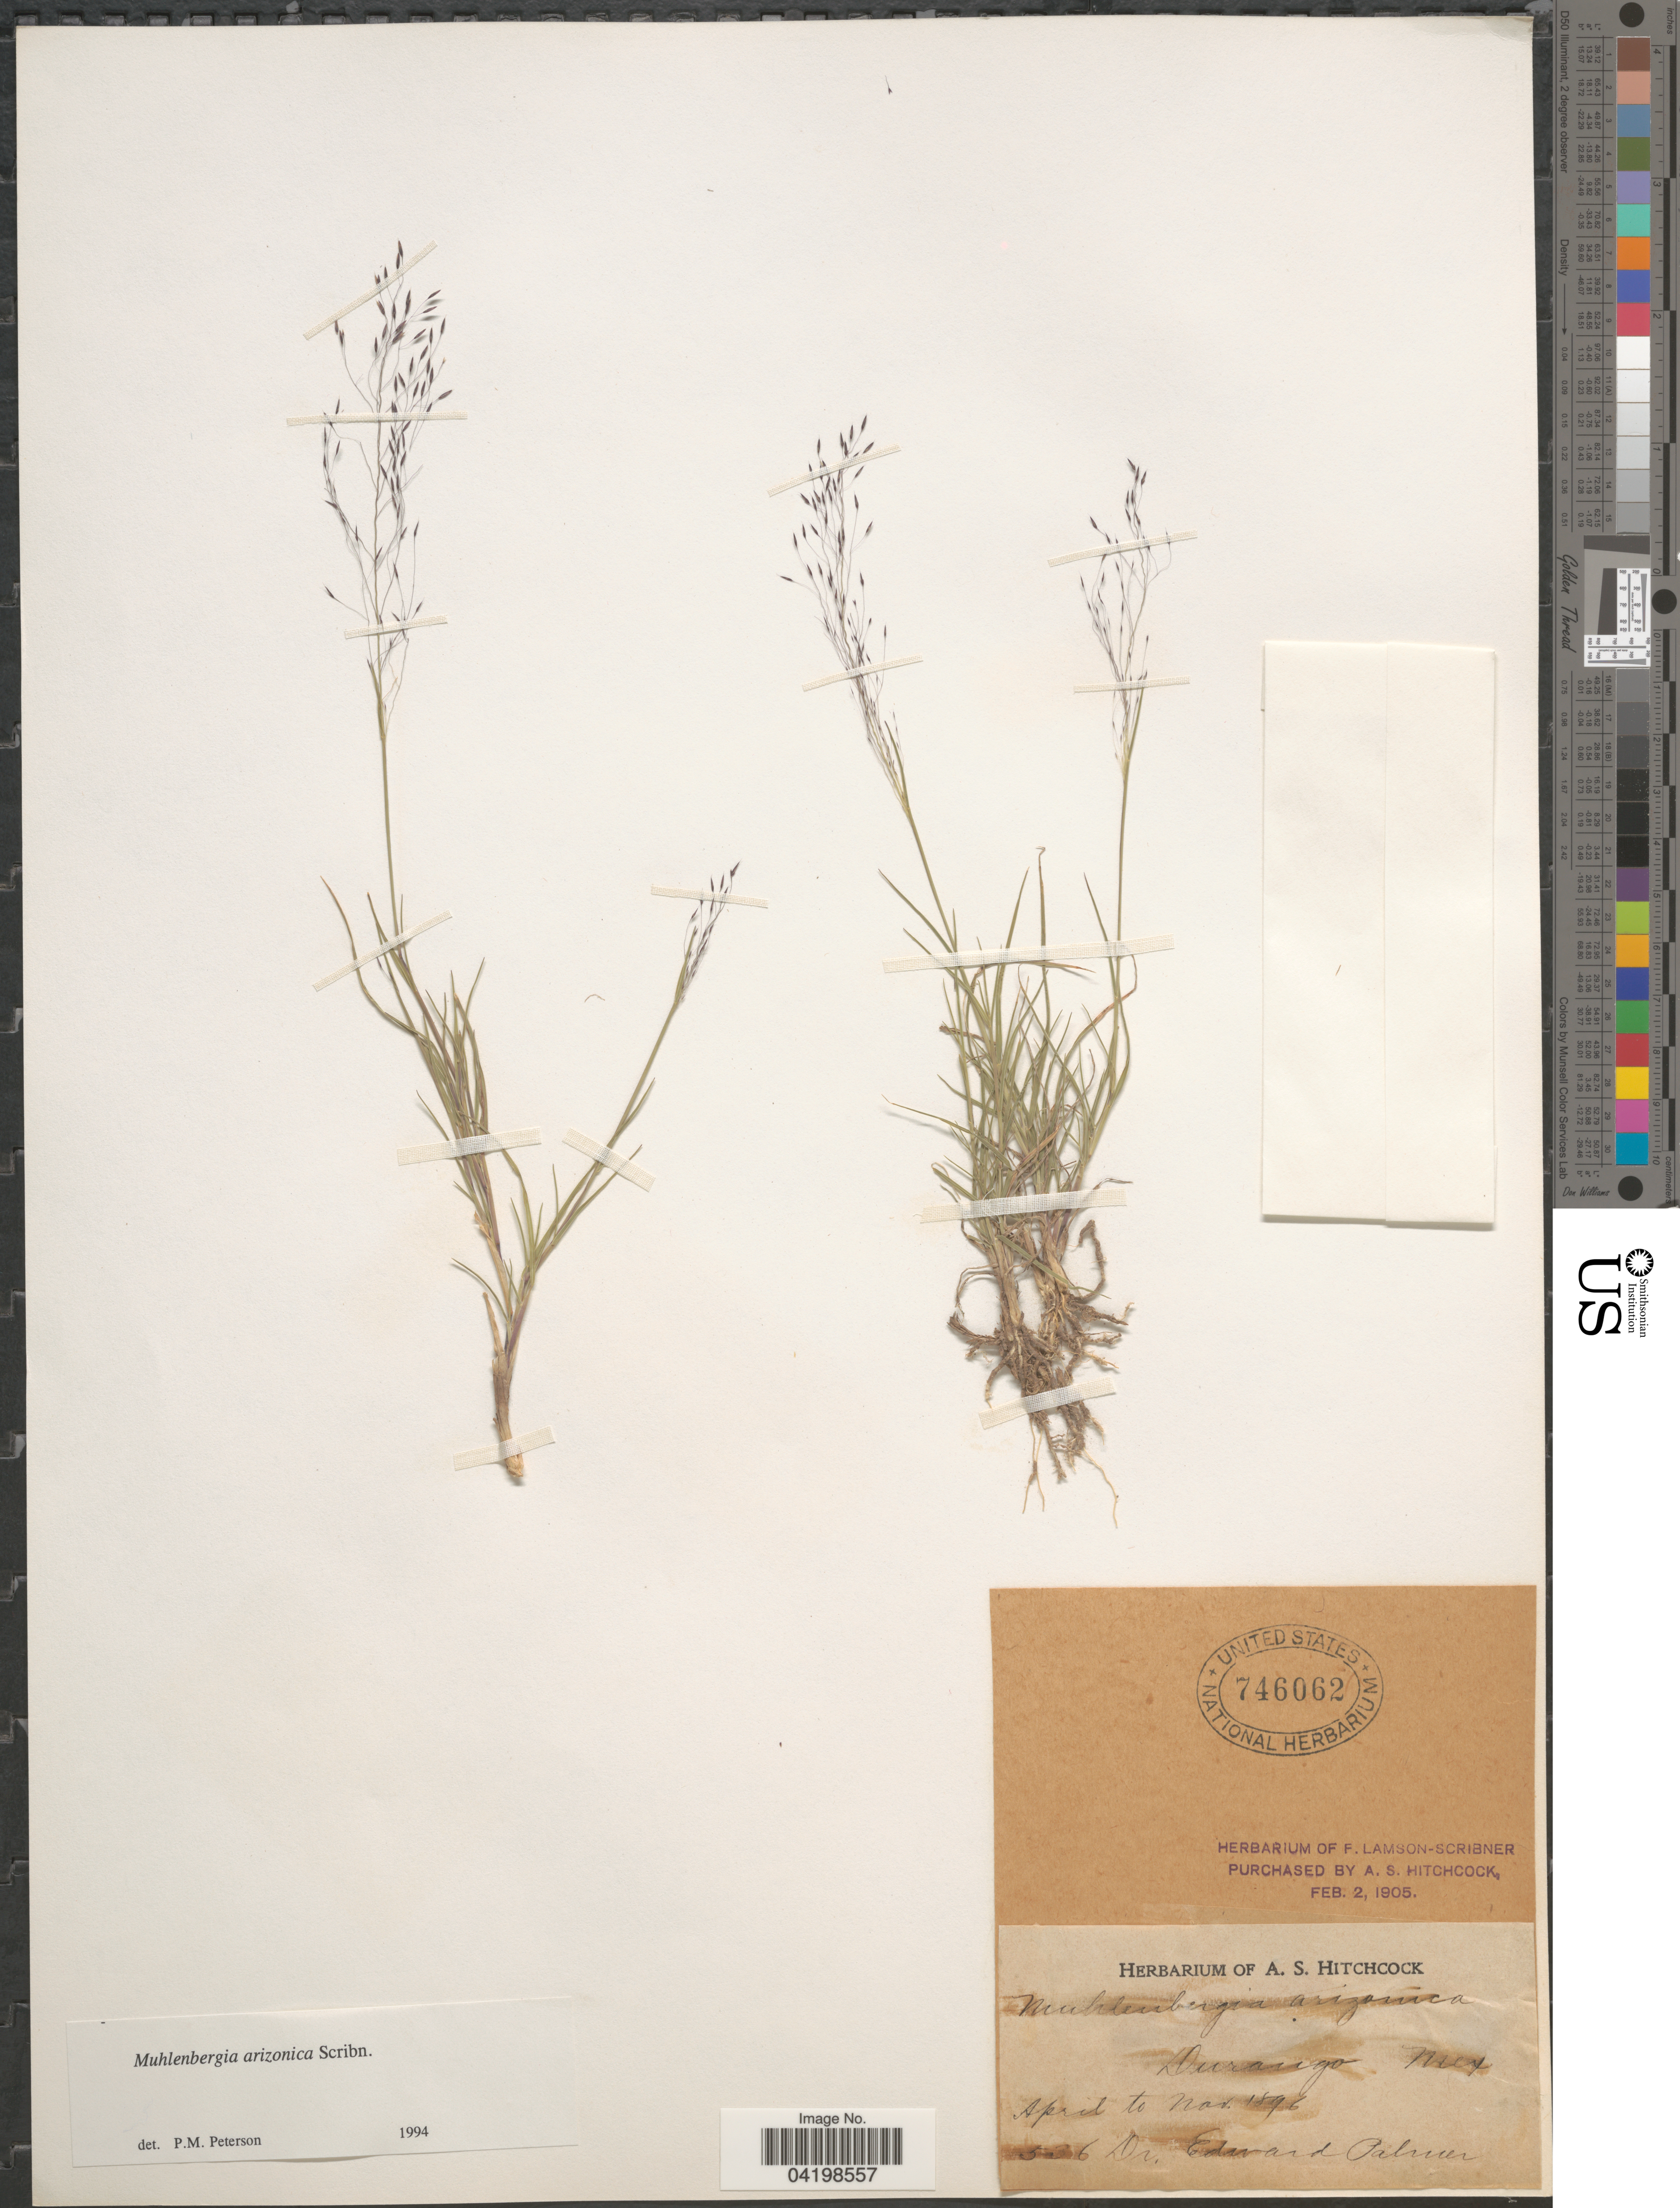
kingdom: Plantae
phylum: Tracheophyta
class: Liliopsida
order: Poales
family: Poaceae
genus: Muhlenbergia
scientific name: Muhlenbergia arizonica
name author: Scribn.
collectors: E. Palmer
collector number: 536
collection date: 1896-04/1896-11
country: Mexico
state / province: Durango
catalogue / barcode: US 746062